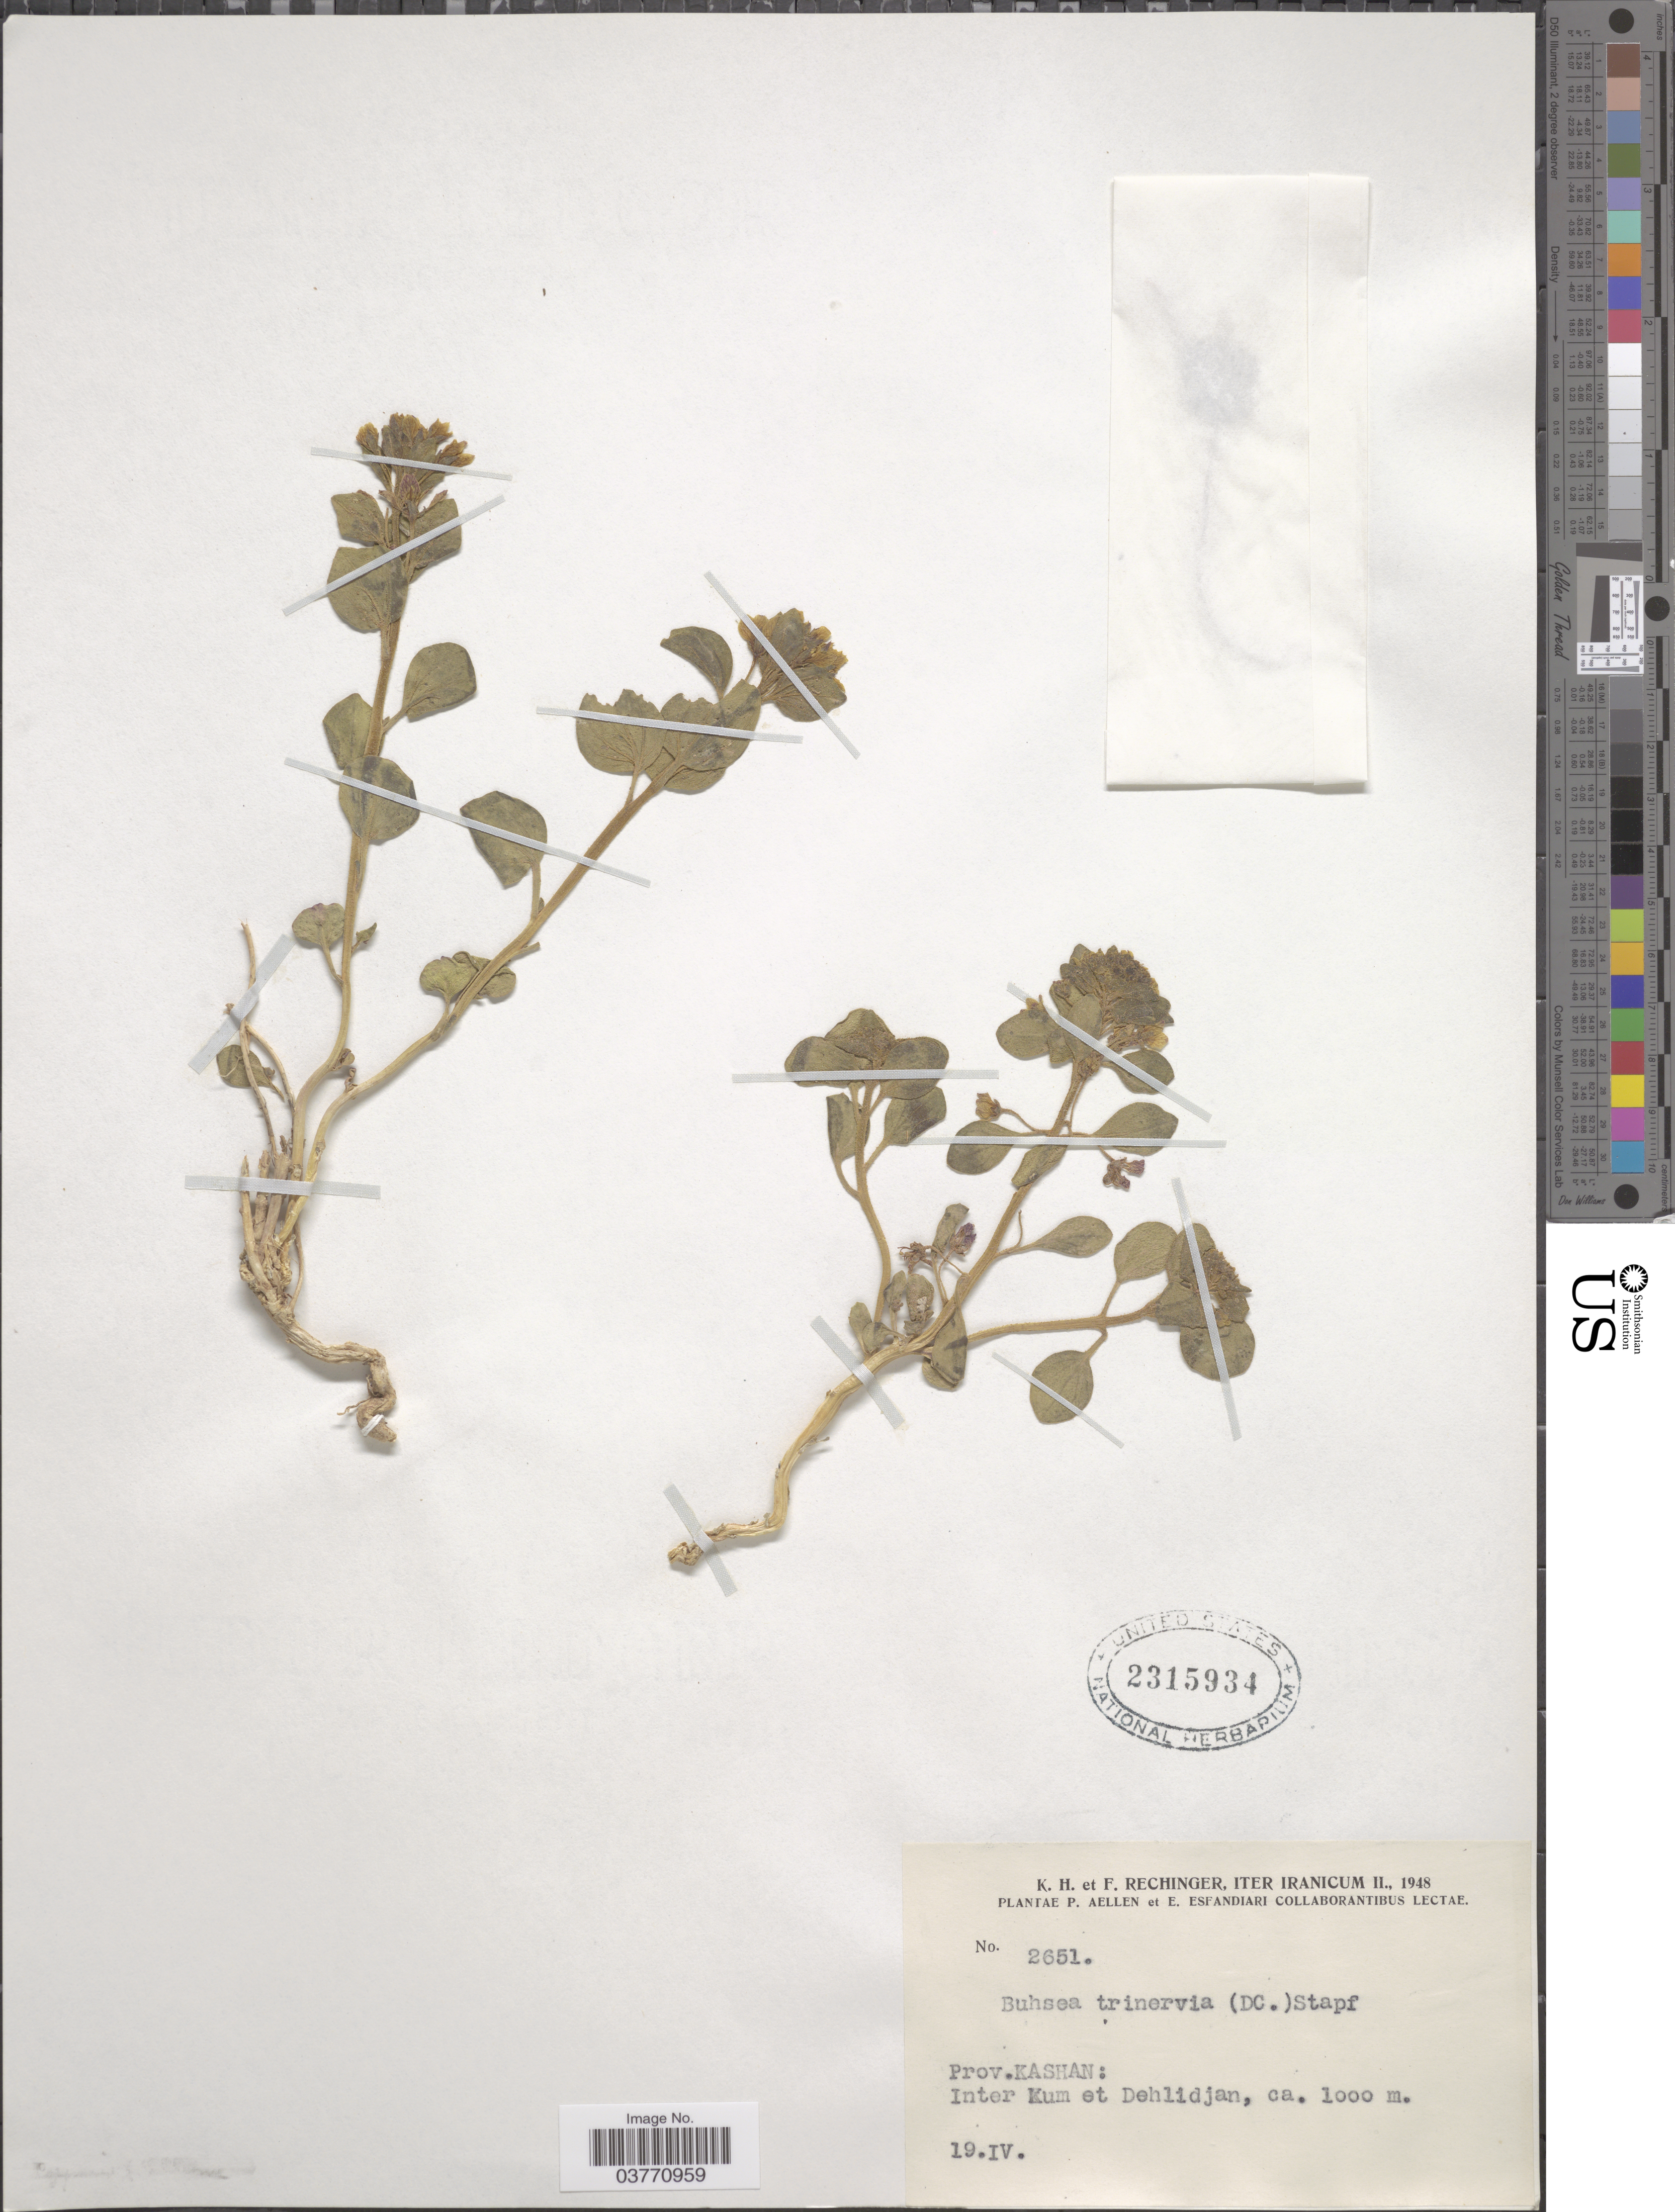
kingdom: Plantae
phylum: Tracheophyta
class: Magnoliopsida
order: Brassicales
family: Cleomaceae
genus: Cleome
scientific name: Cleome trinervia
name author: Fresen.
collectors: K. H. Rechinger & F. Rechinger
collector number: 2651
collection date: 1948-04-19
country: Iran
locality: Iter Iranicum. Prov. Kashan: Inter Kum et Dehlidjan.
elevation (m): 1000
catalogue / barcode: US 2315934